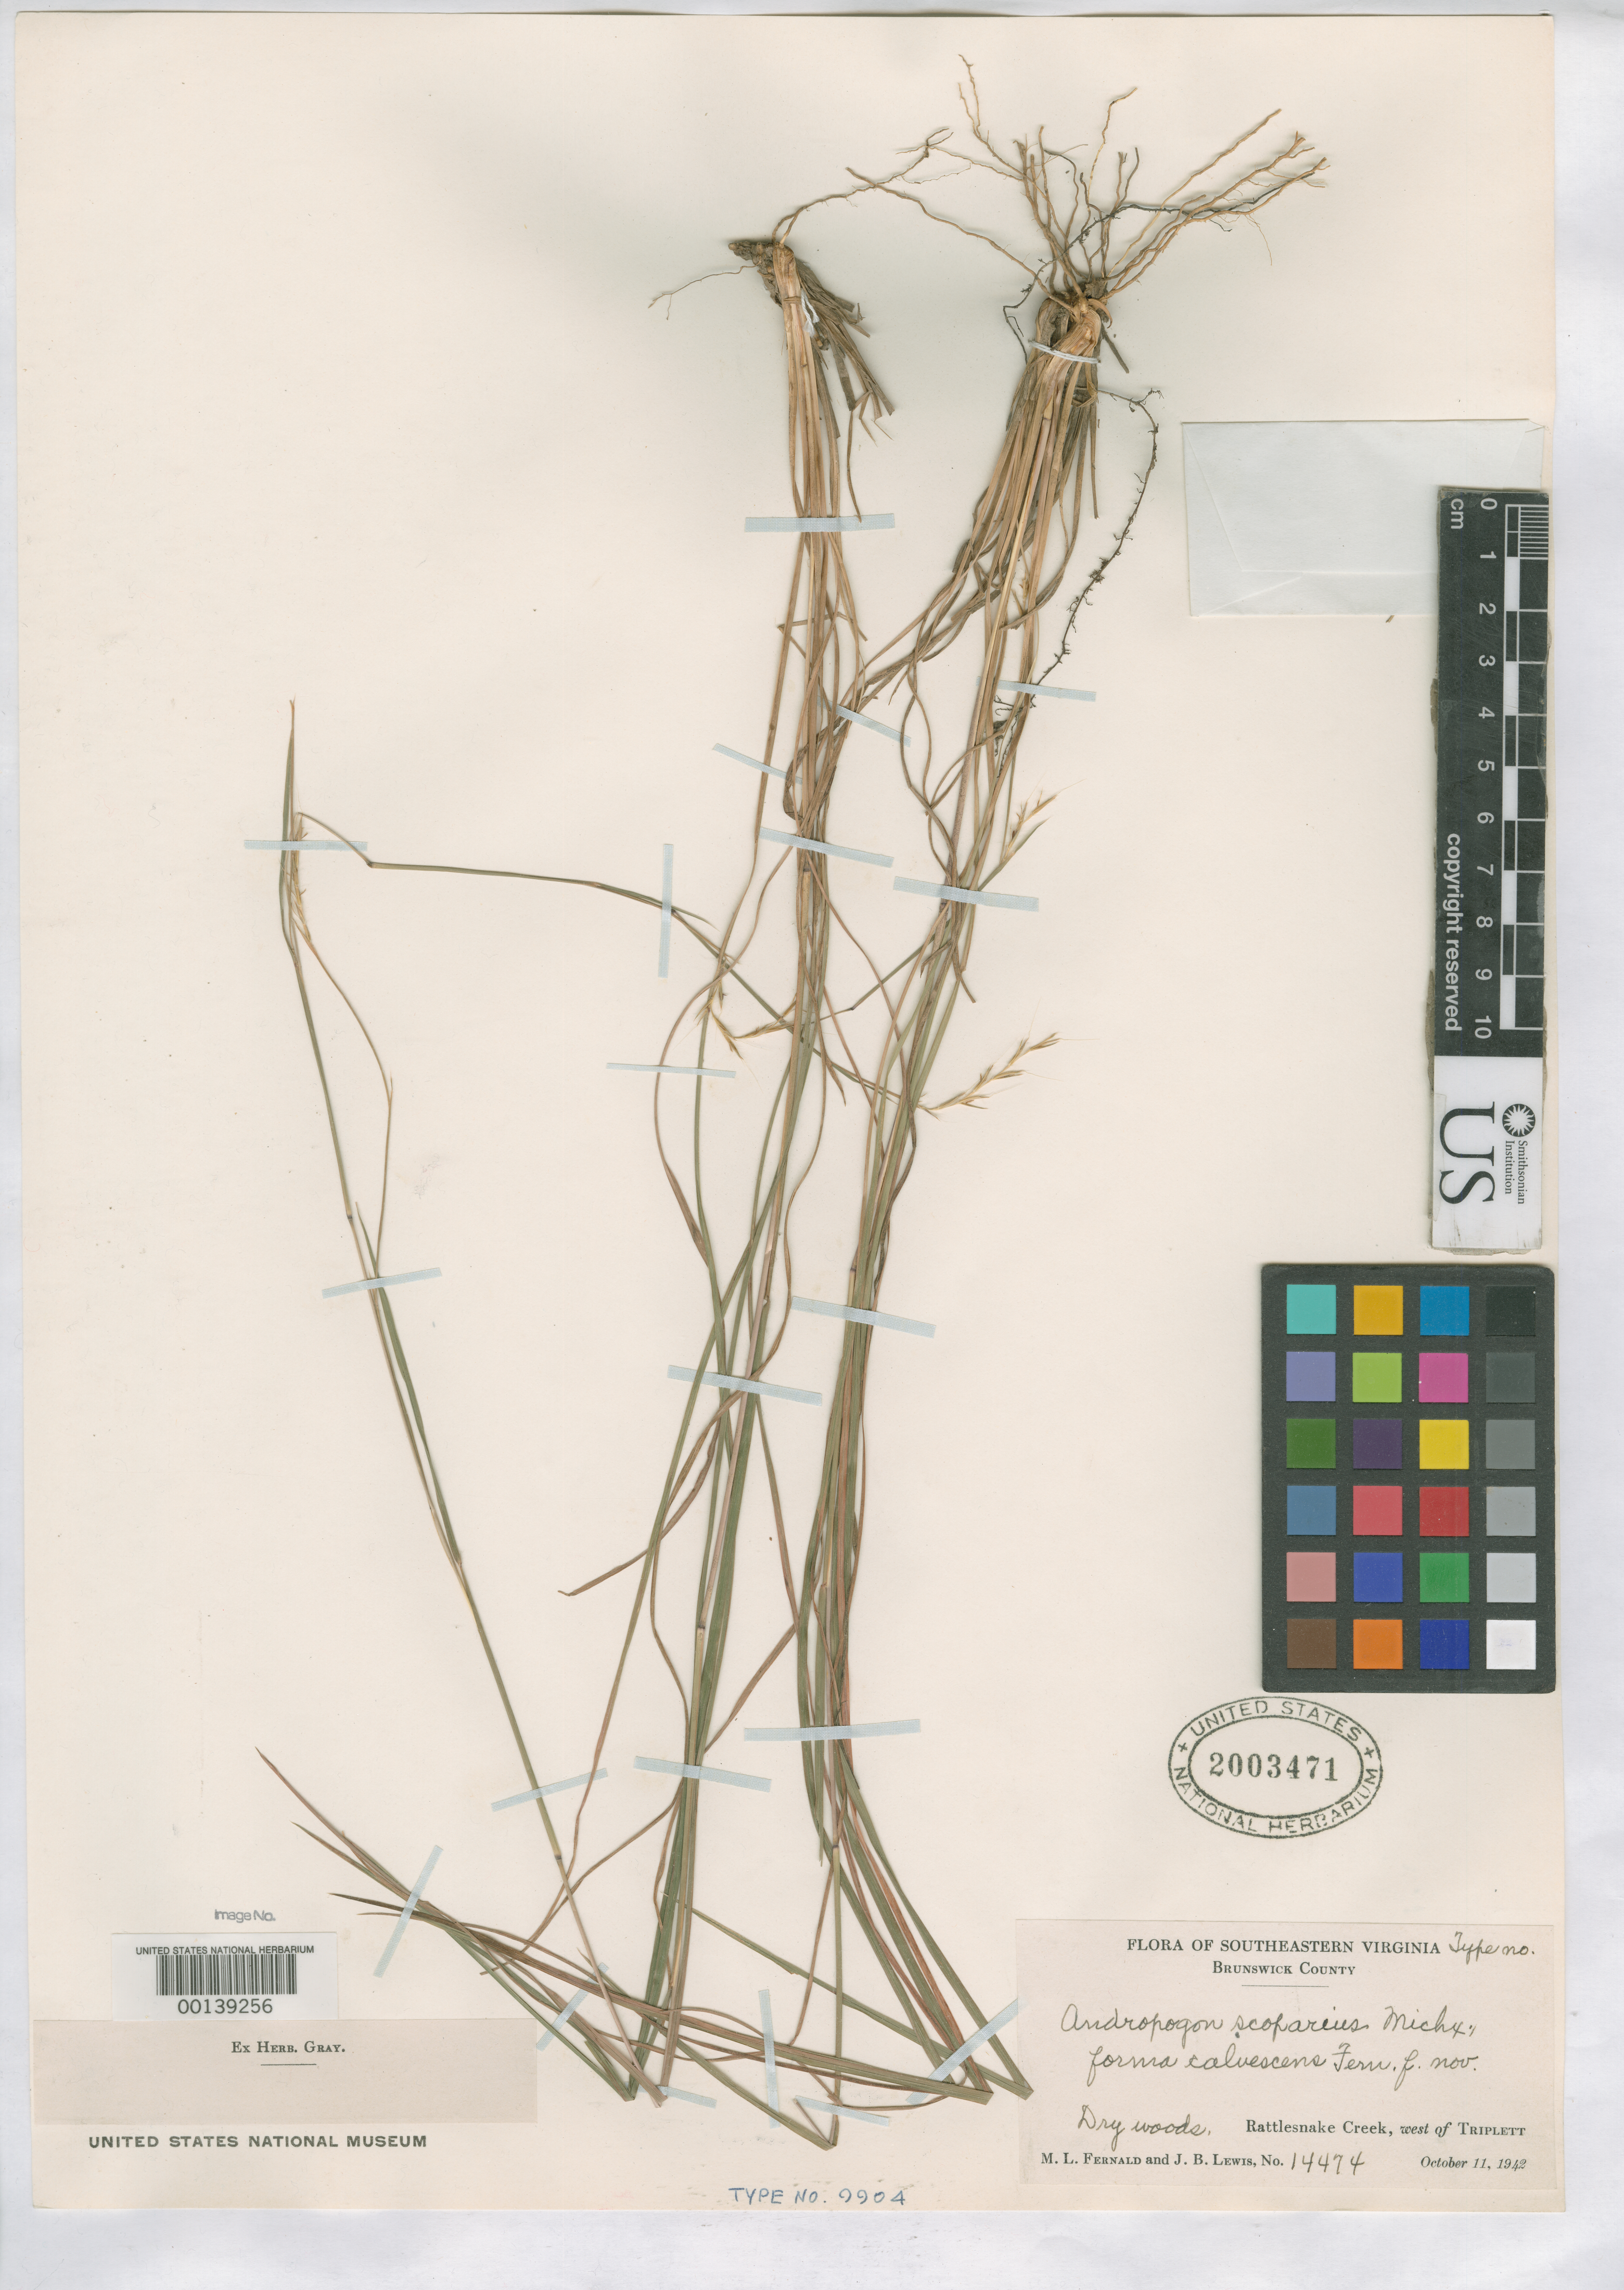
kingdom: Plantae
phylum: Tracheophyta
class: Liliopsida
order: Poales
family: Poaceae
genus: Andropogon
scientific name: Andropogon scoparius subvar. calvescens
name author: Fernald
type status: Isotype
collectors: M. L. Fernald & J. B. Lewis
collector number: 14474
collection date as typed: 11 Oct 1942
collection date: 1942-10-11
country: United States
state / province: Virginia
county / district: Brunswick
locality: Rattlesnake Creek, W of Triplett.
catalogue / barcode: US 2003471